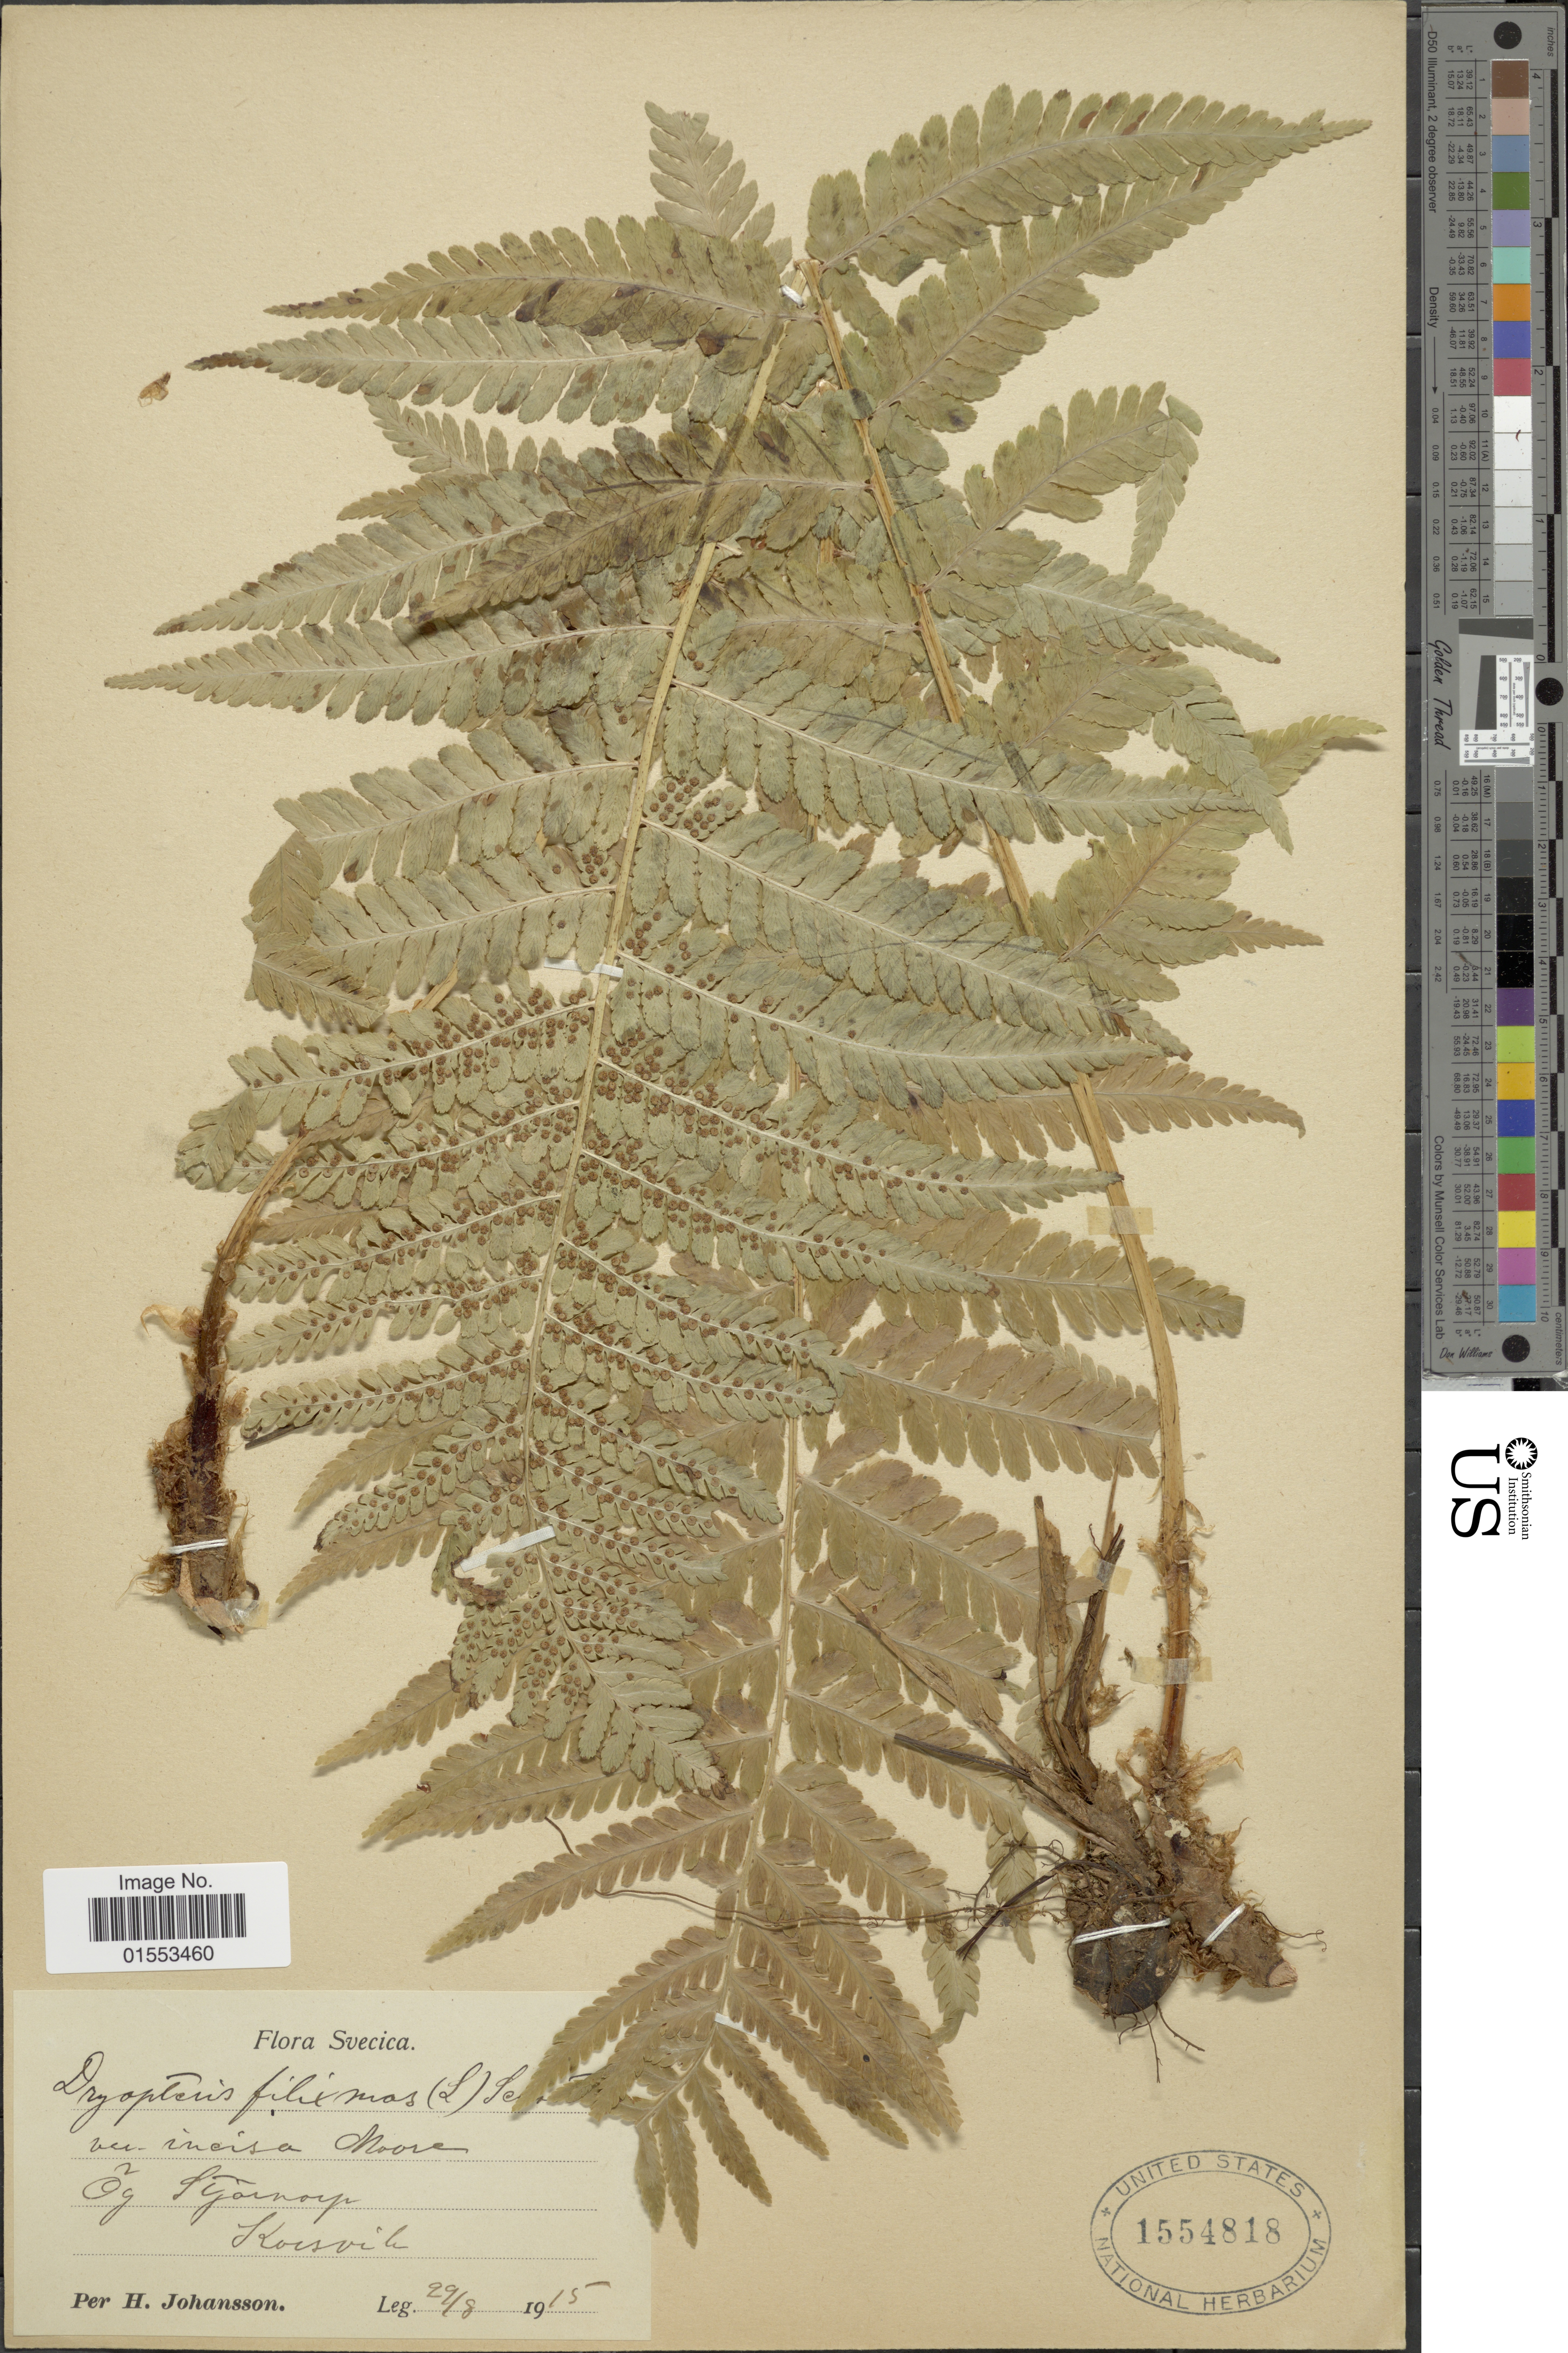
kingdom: Plantae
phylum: Tracheophyta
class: Polypodiopsida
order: Polypodiales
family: Dryopteridaceae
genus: Dryopteris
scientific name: Dryopteris filix-mas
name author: (L.) Schott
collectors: H. Johansson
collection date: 1915-08-29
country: Sweden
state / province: Östergötland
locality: Stjärnorp, Kalvsvik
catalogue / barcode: US 1554818